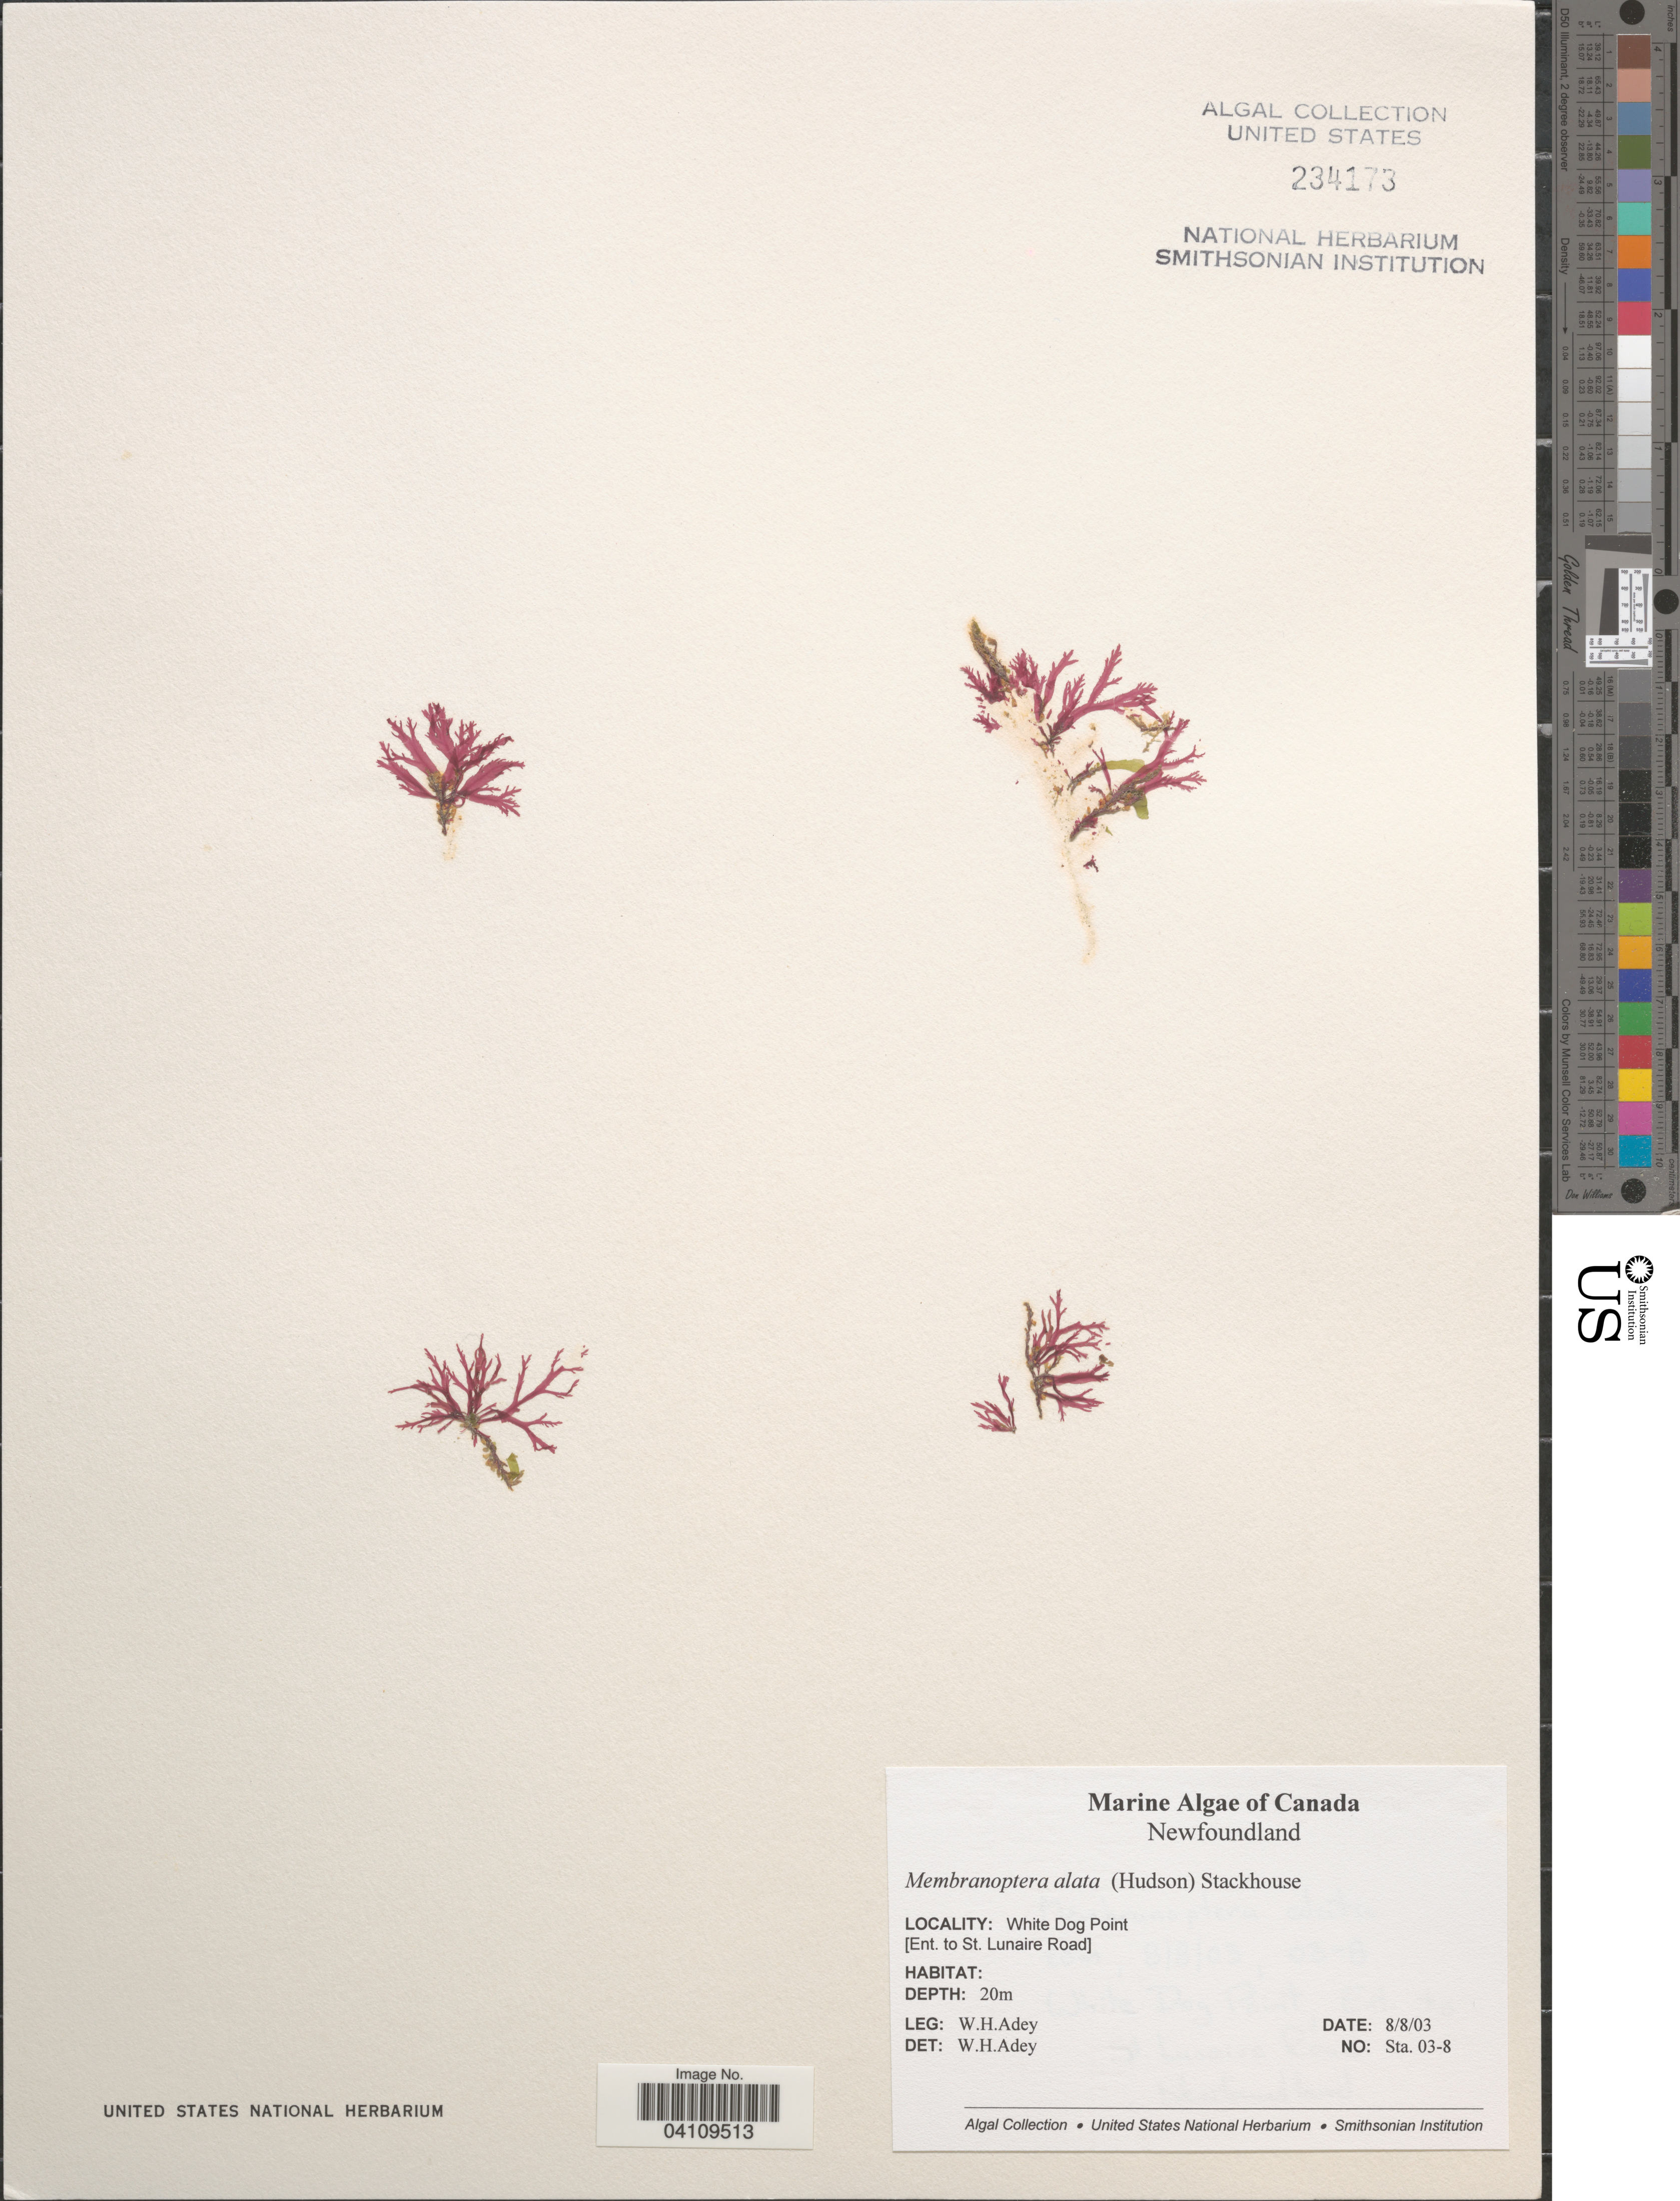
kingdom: Plantae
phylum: Rhodophyta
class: Florideophyceae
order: Ceramiales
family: Delesseriaceae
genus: Membranoptera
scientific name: Membranoptera alata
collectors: W. H. Adey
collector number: Sta. 03-8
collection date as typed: Transcribed d/m/y: 8/8/3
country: Canada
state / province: Newfoundland and Labrador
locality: White Dog Point [Ent. to St. Lunaire Road].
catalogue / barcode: US 234170